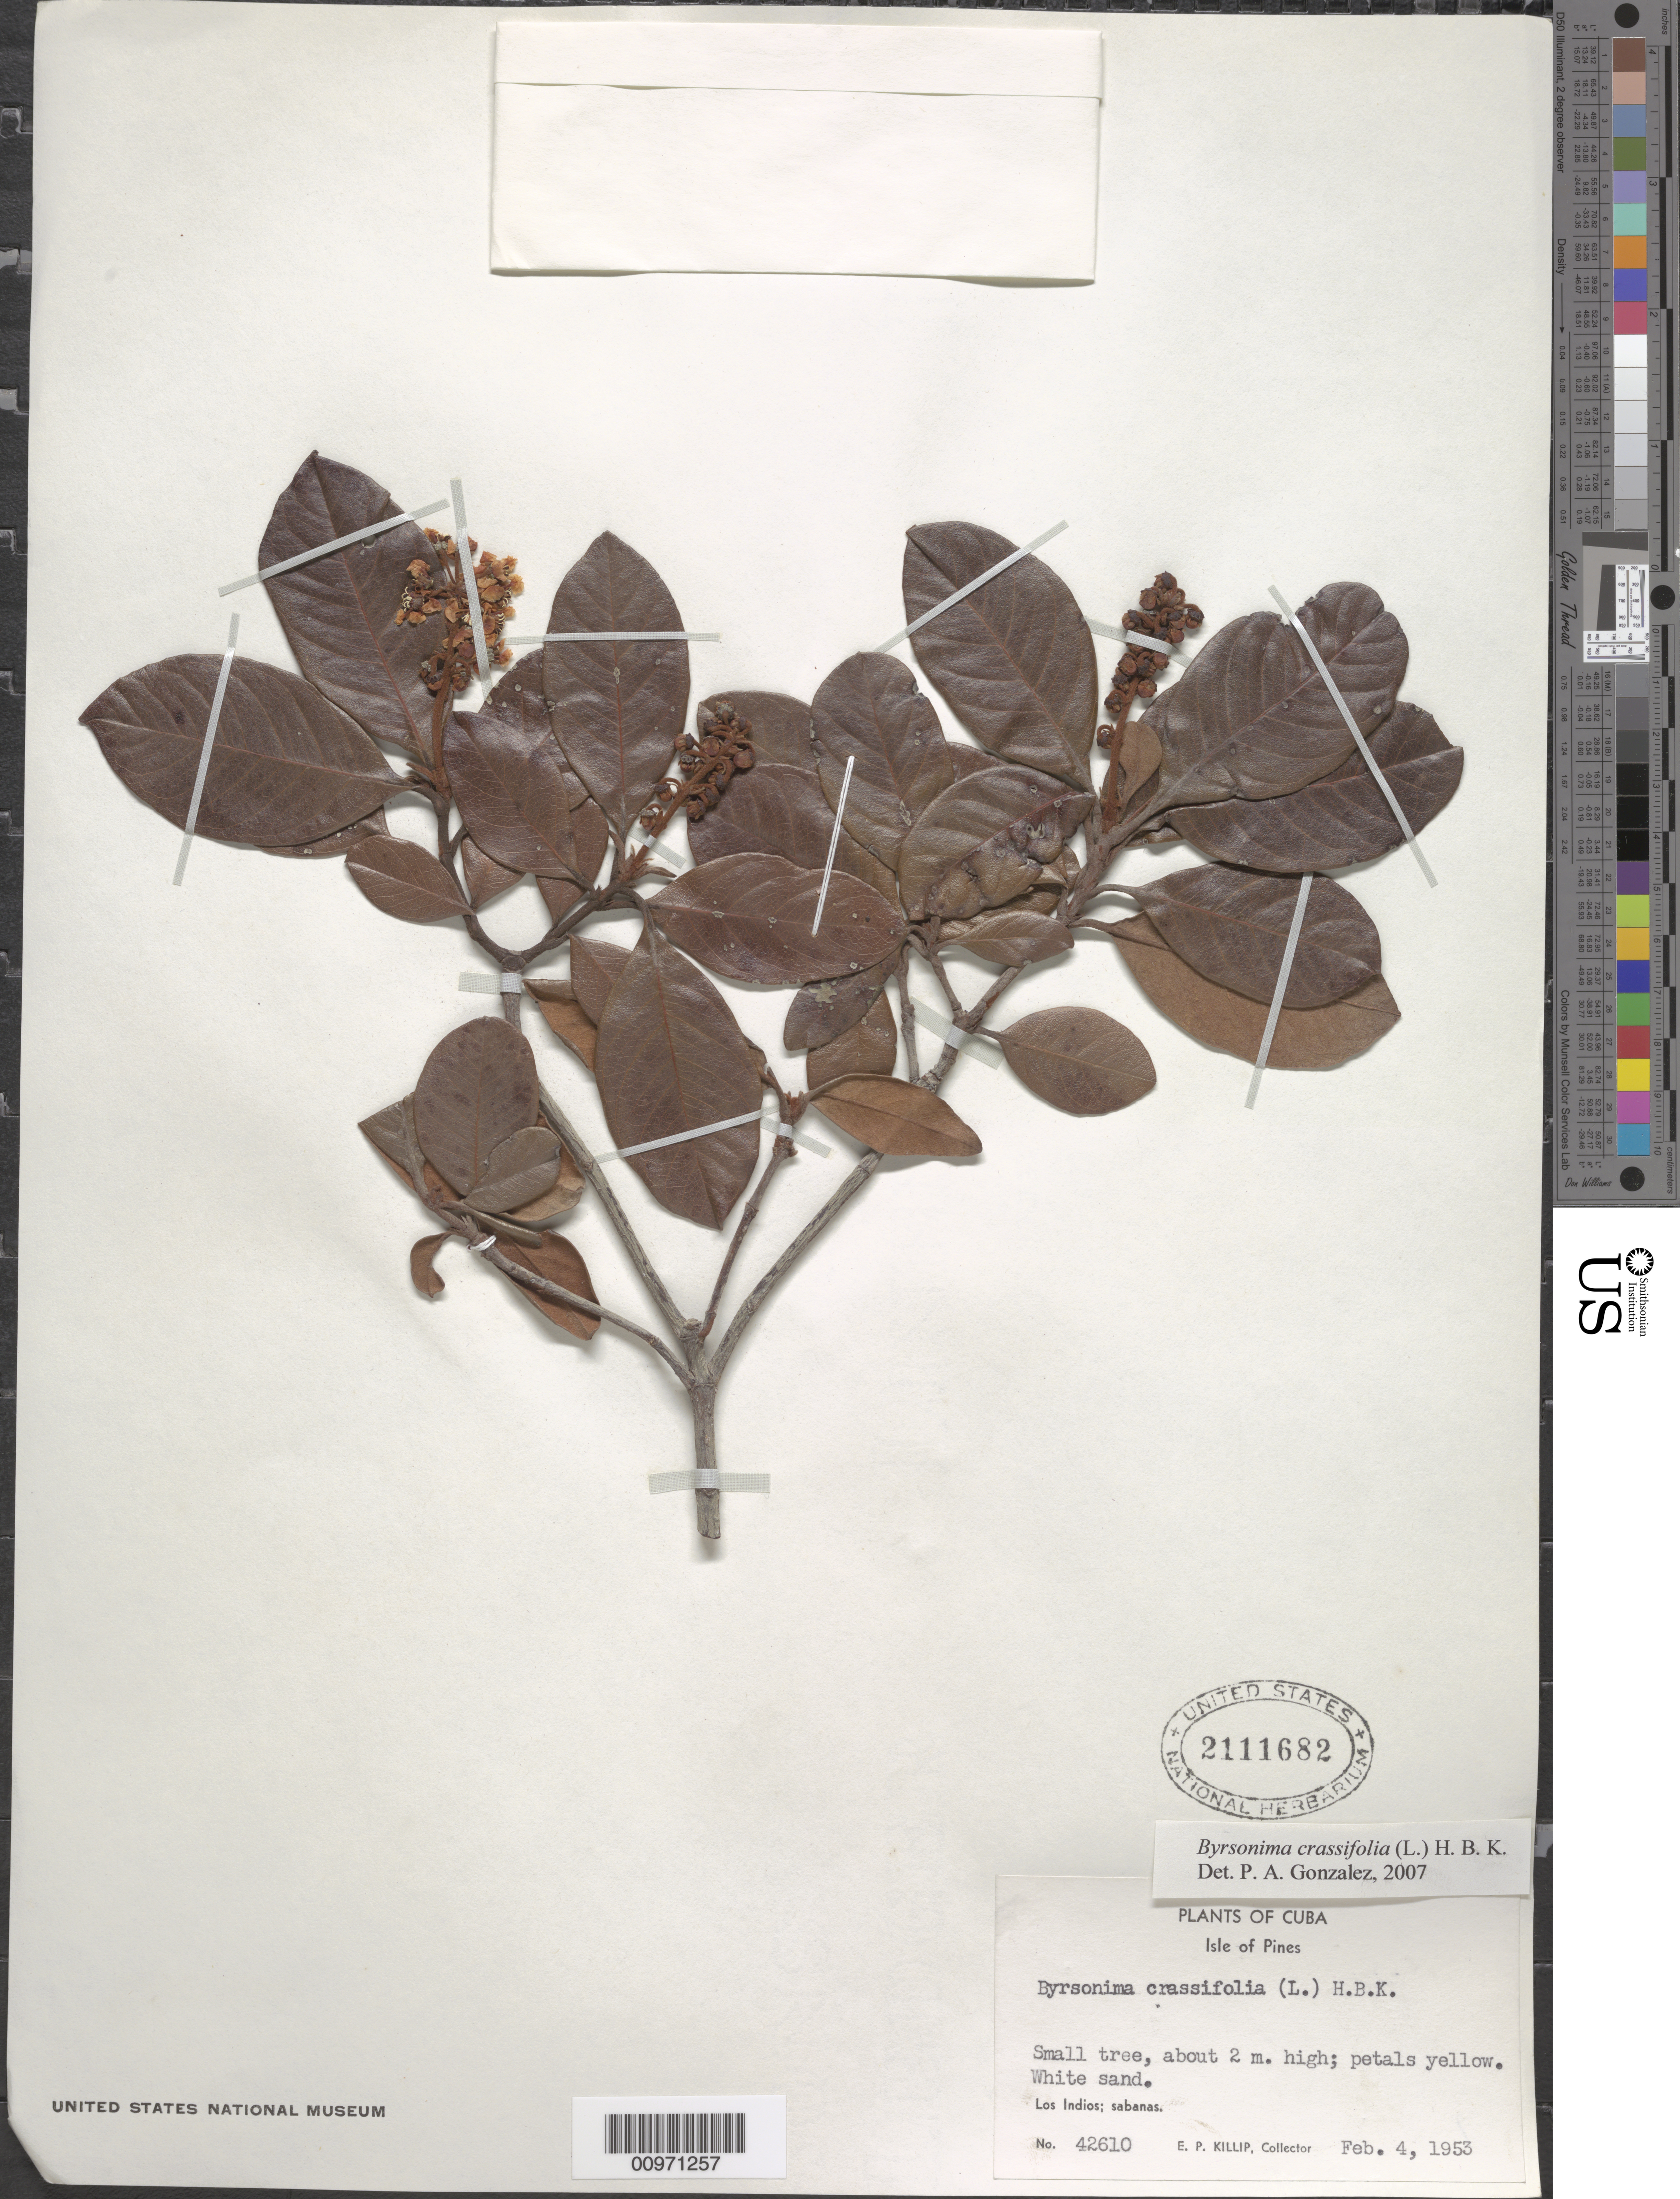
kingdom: Plantae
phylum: Tracheophyta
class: Magnoliopsida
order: Malpighiales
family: Malpighiaceae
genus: Byrsonima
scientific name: Byrsonima crassifolia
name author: (L.) Kunth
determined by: González, P. A.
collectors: E. P. Killip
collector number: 42610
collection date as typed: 04 Feb 1953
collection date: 1953-02-04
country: Cuba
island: Isla de la Juventud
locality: Los Indios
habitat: Sabanas, white sand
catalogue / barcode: US 2111682